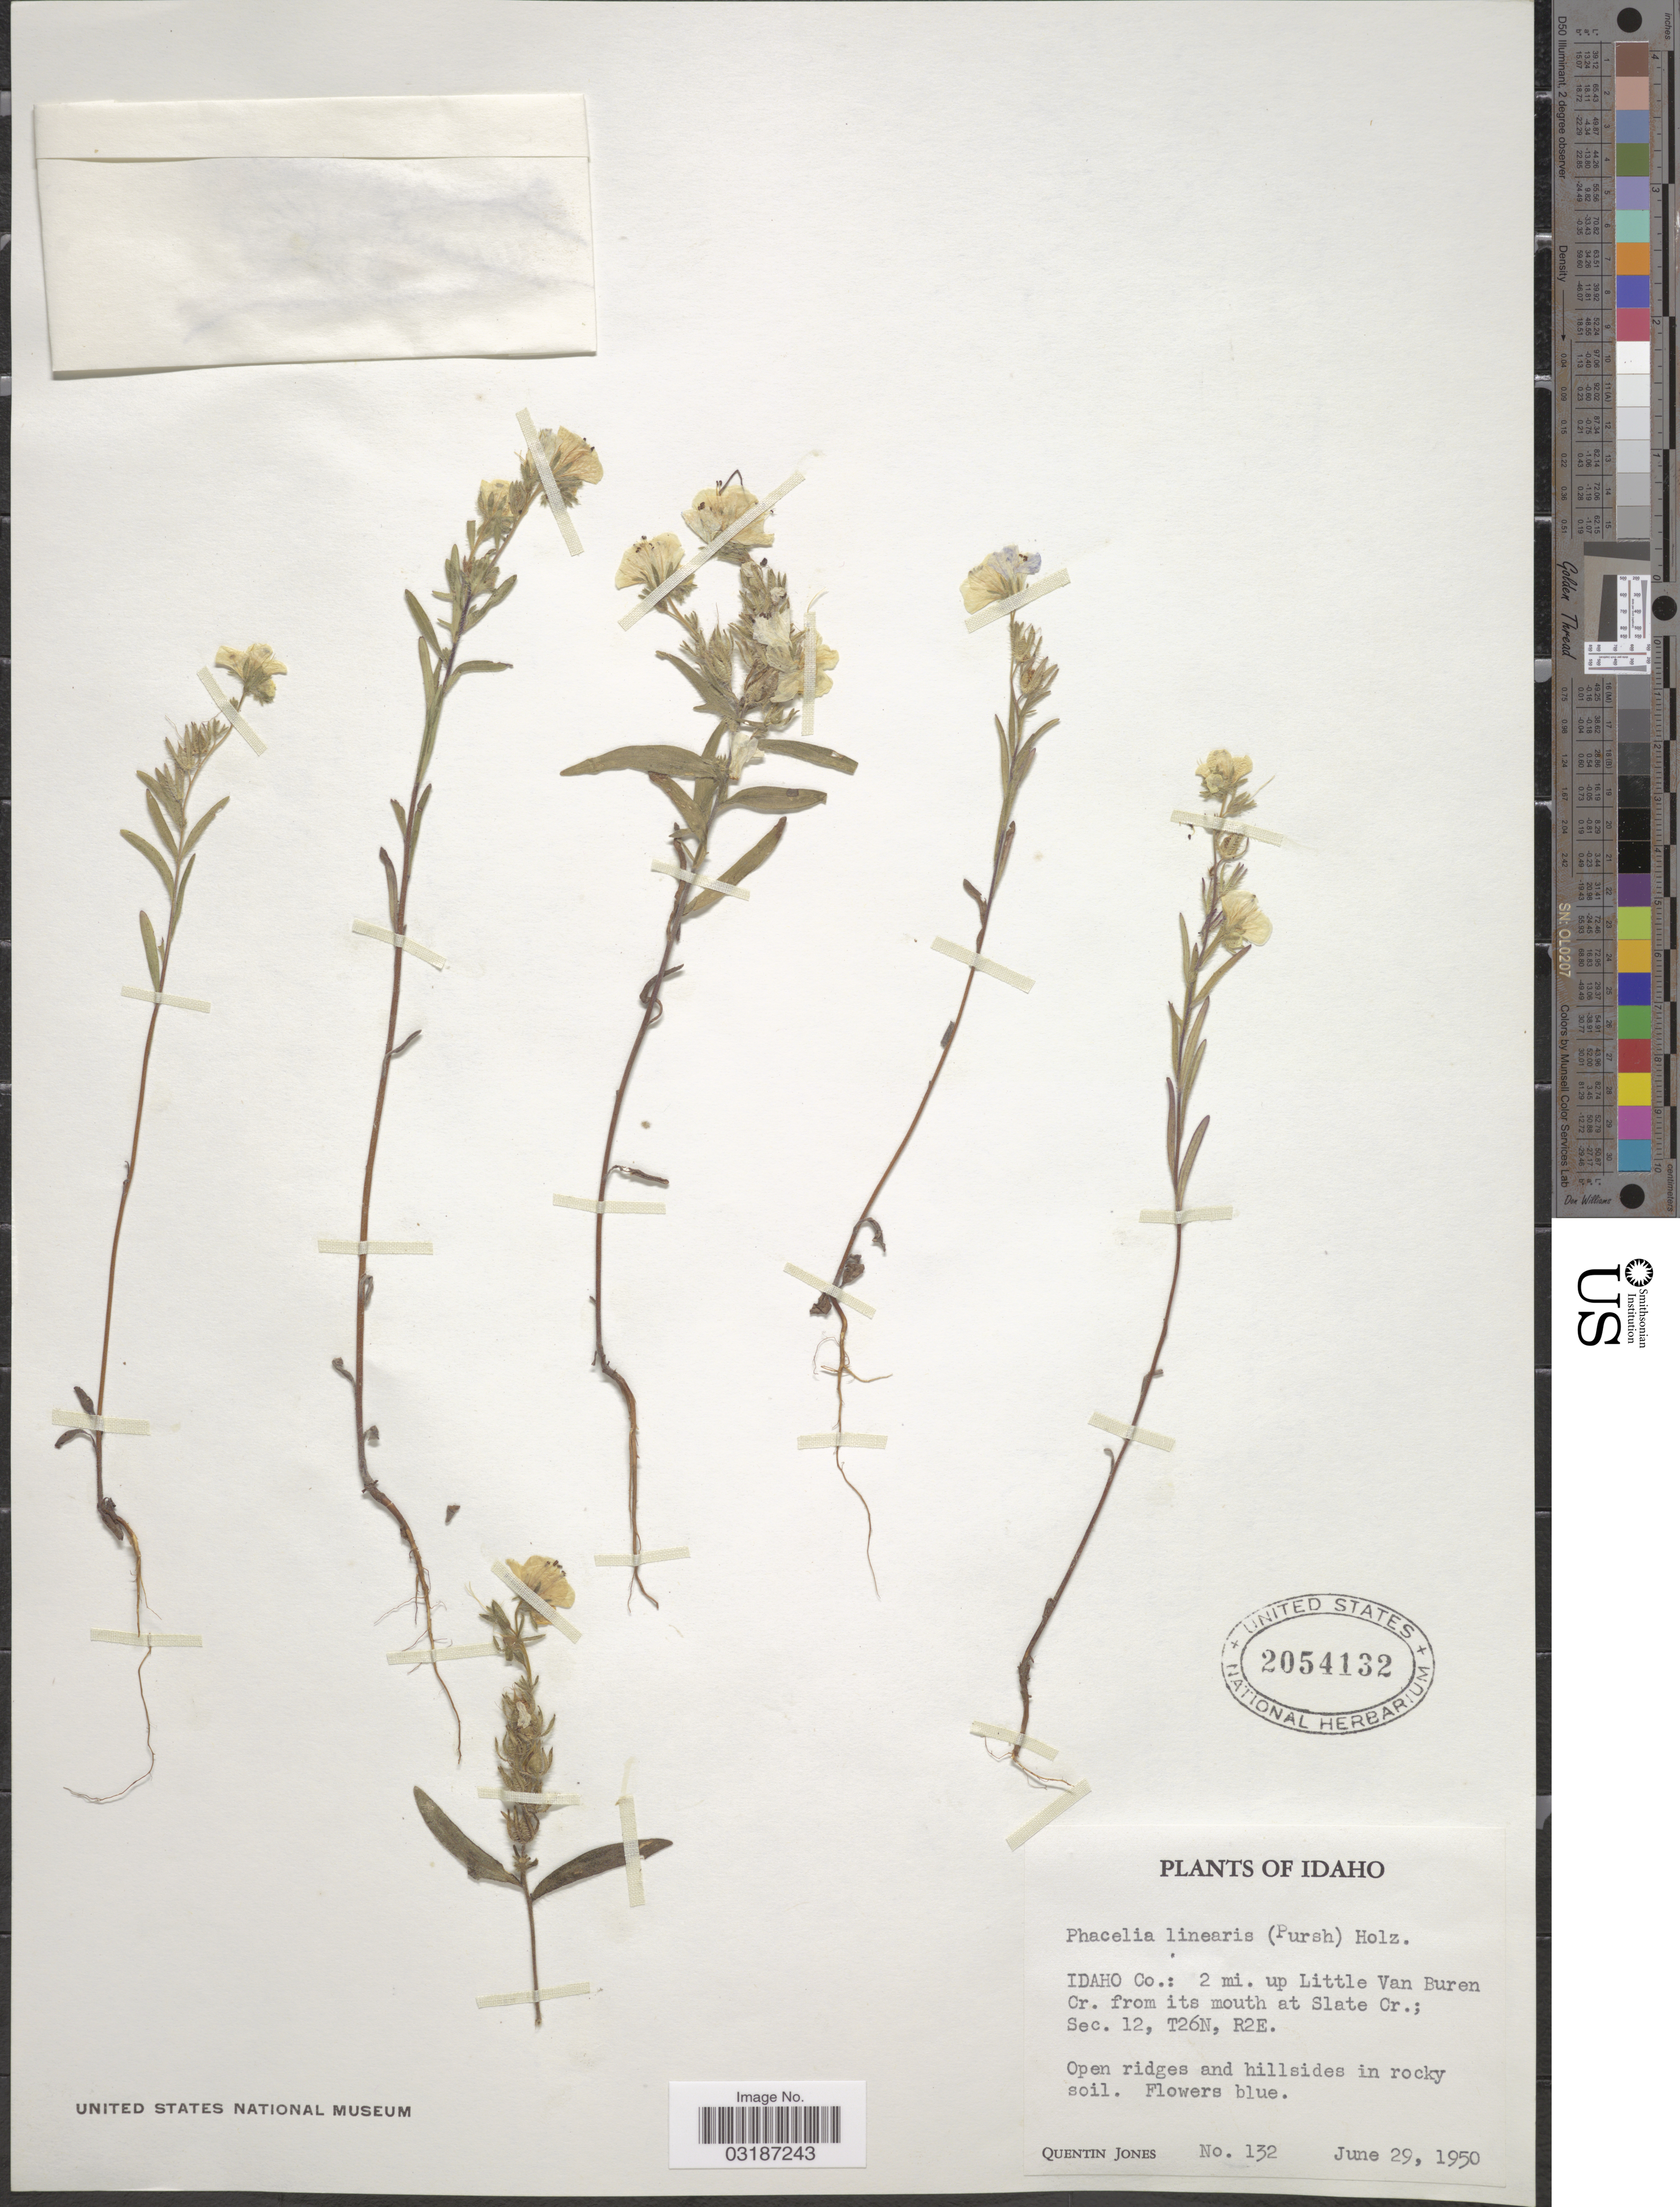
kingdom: Plantae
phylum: Tracheophyta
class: Magnoliopsida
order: Boraginales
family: Hydrophyllaceae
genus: Phacelia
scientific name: Phacelia linearis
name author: (Pursh) Holz.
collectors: Q. Jones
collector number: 132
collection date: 1950-06-29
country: United States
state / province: Idaho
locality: Idaho Co.: 2 mi. up Little Van Buren Cr. from its mouth at Slate Cr.; Sec. 12, T26N, R2E.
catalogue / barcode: US 2054132